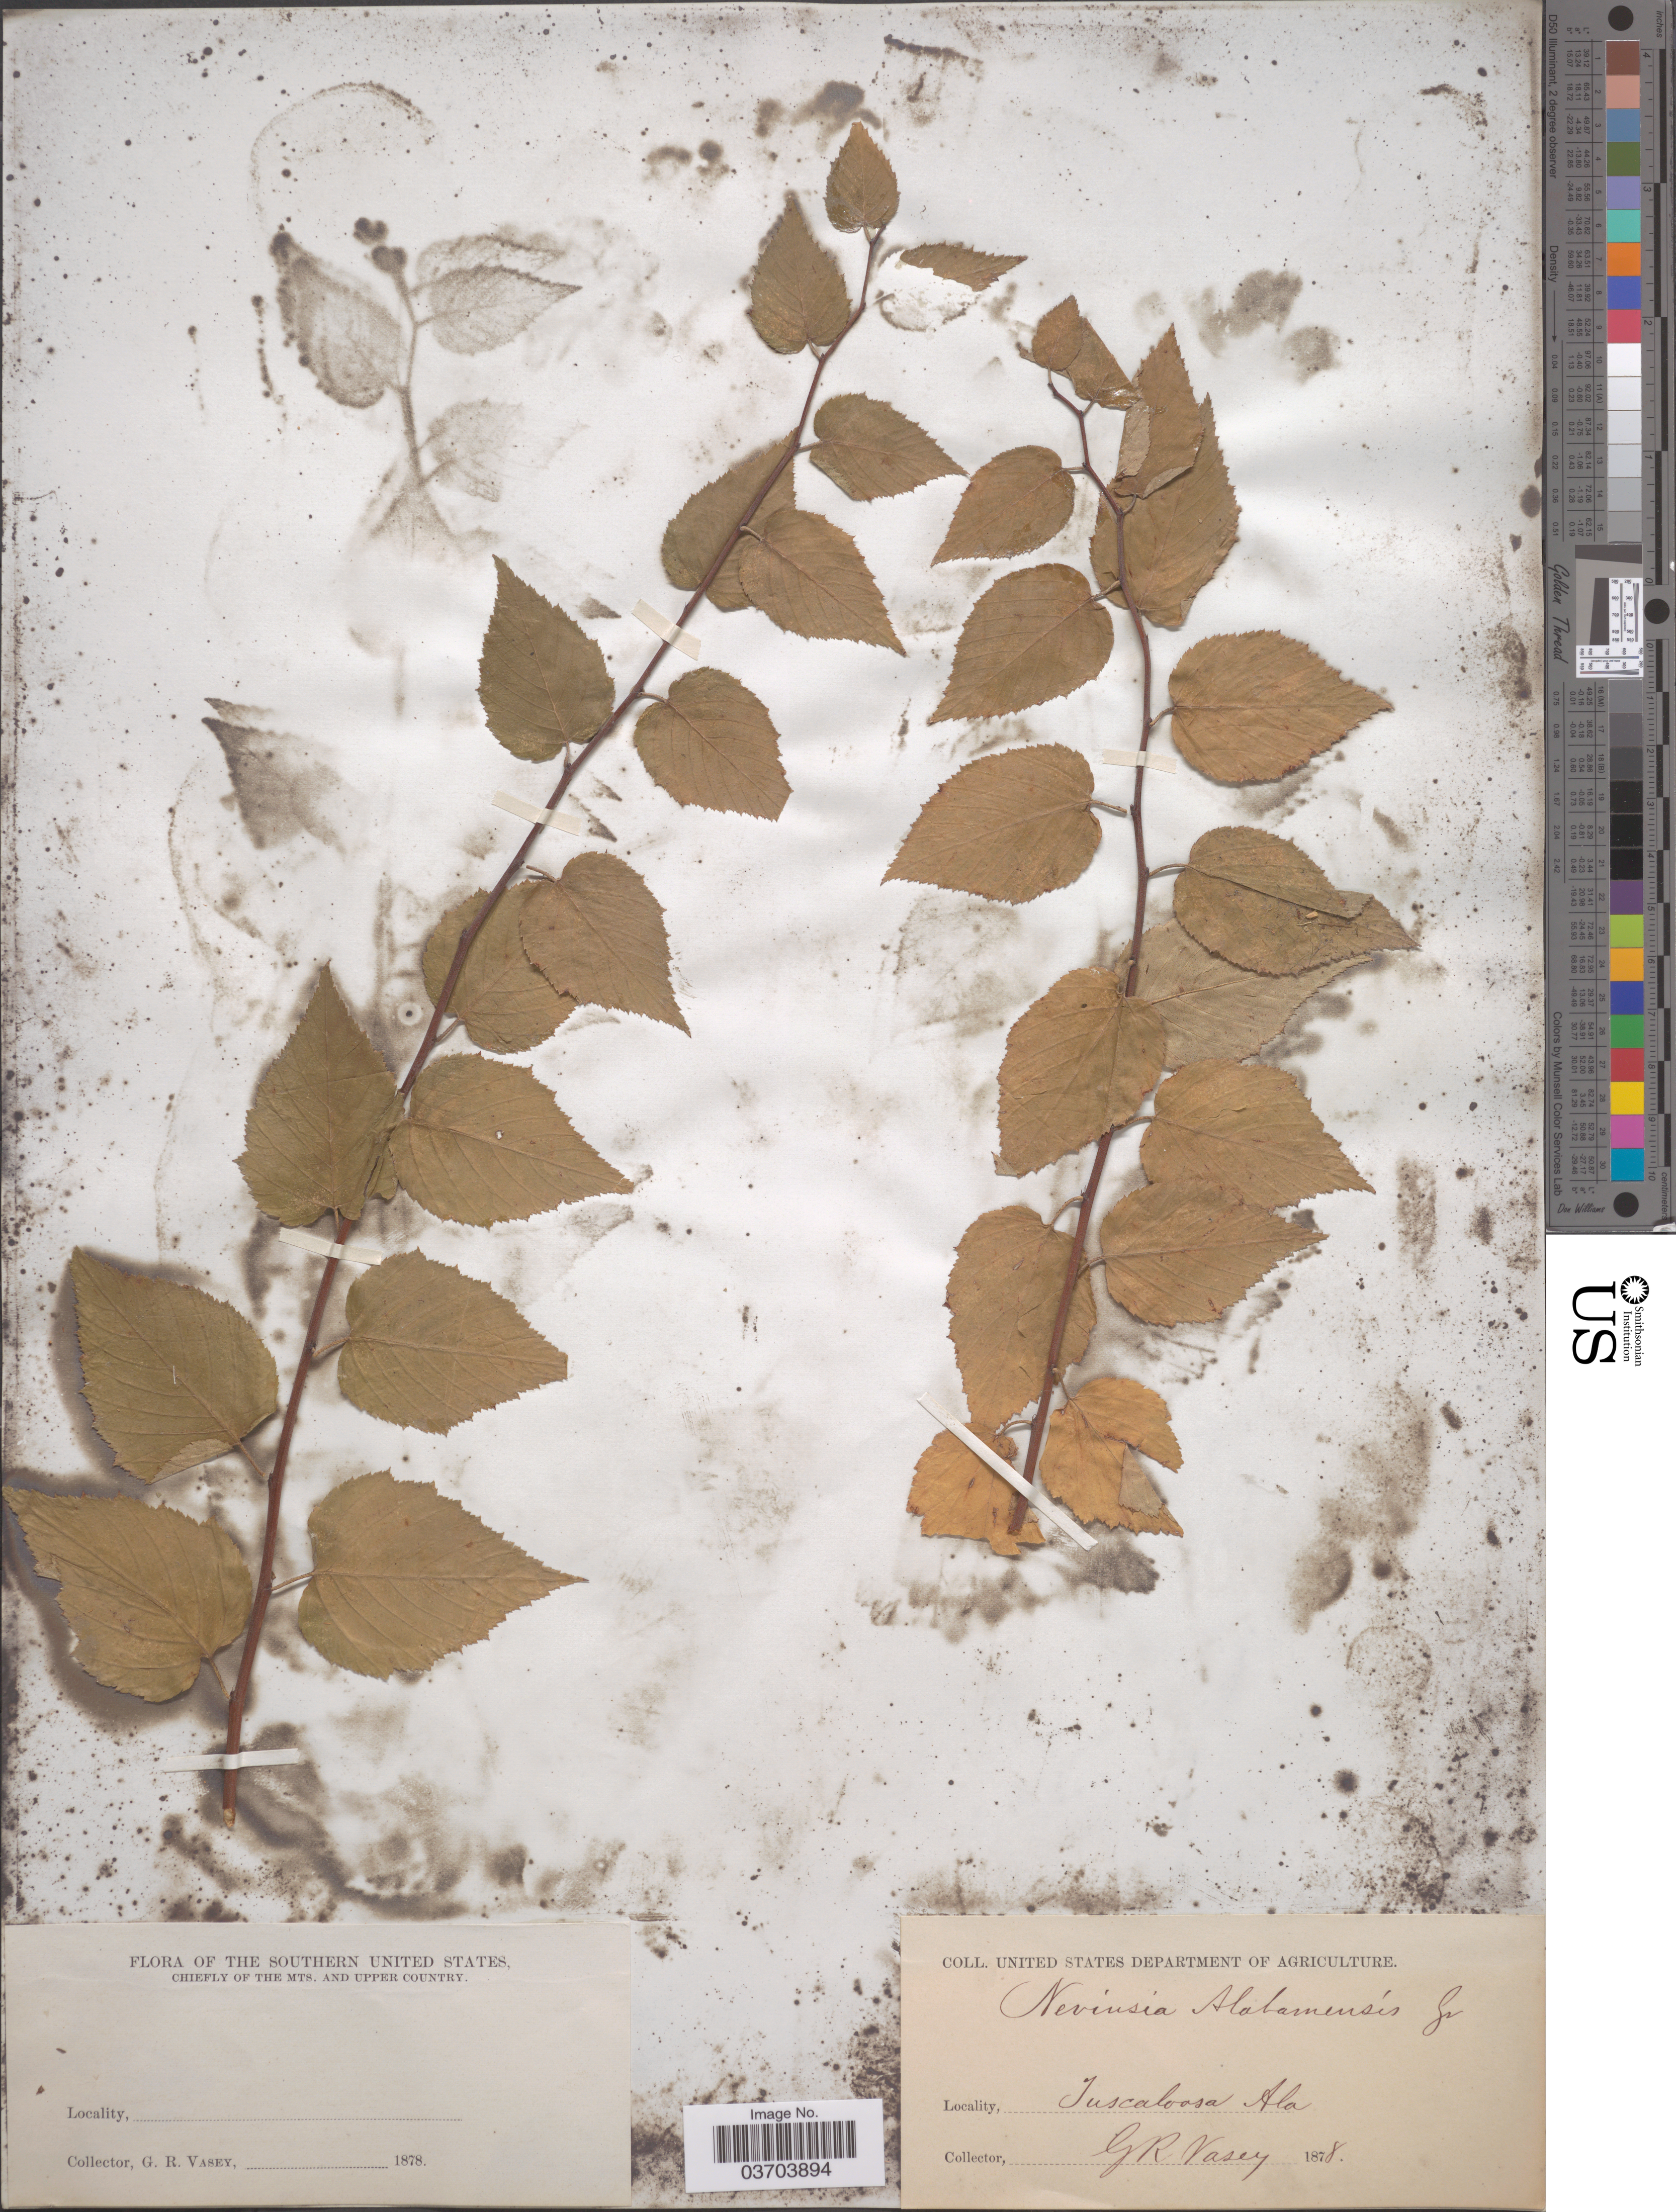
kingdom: Plantae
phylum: Tracheophyta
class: Magnoliopsida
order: Rosales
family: Rosaceae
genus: Neviusia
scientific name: Neviusia alabamensis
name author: A. Gray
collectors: G. R. Vasey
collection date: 1878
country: United States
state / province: Alabama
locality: The Southern United States, chiefly of the Mts. and Upper Country. Tuscaloosa.